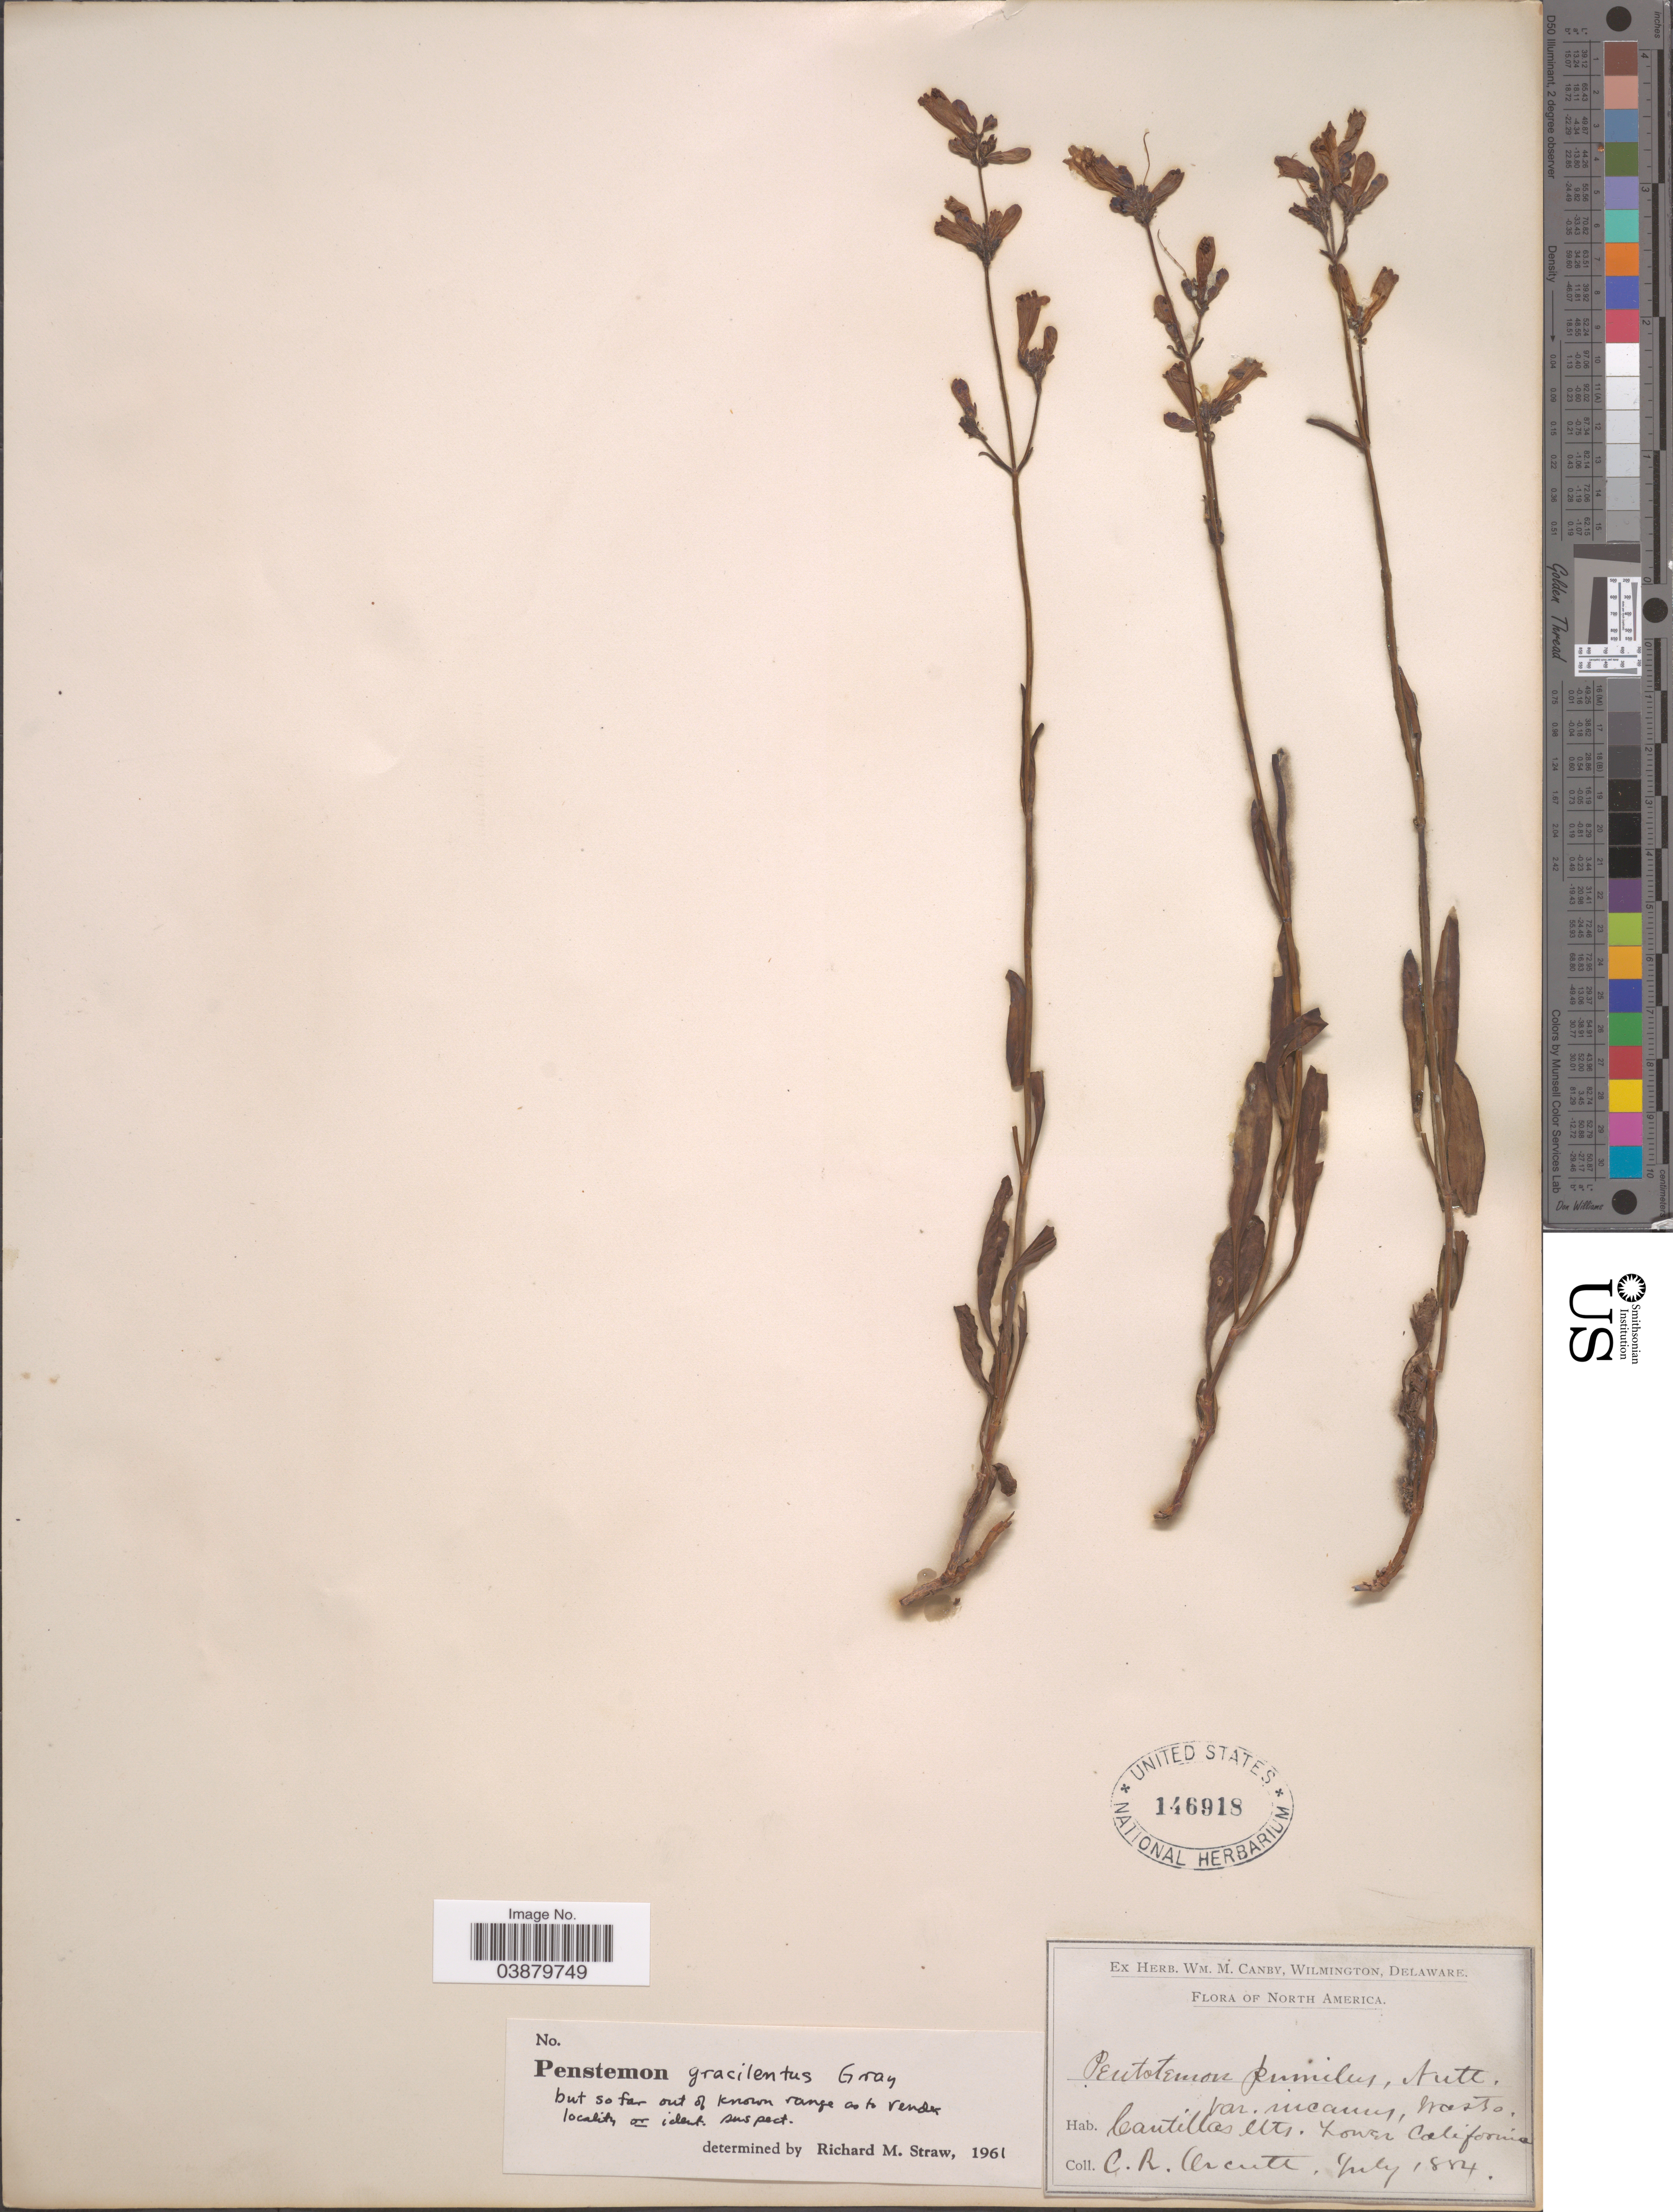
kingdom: Plantae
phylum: Tracheophyta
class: Magnoliopsida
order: Lamiales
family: Plantaginaceae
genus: Penstemon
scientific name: Penstemon gracilentus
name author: A. Gray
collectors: C. R. Orcutt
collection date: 1884-07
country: Mexico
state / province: Baja California Norte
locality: Cantillas Mts. Lower California.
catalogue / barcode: US 146918